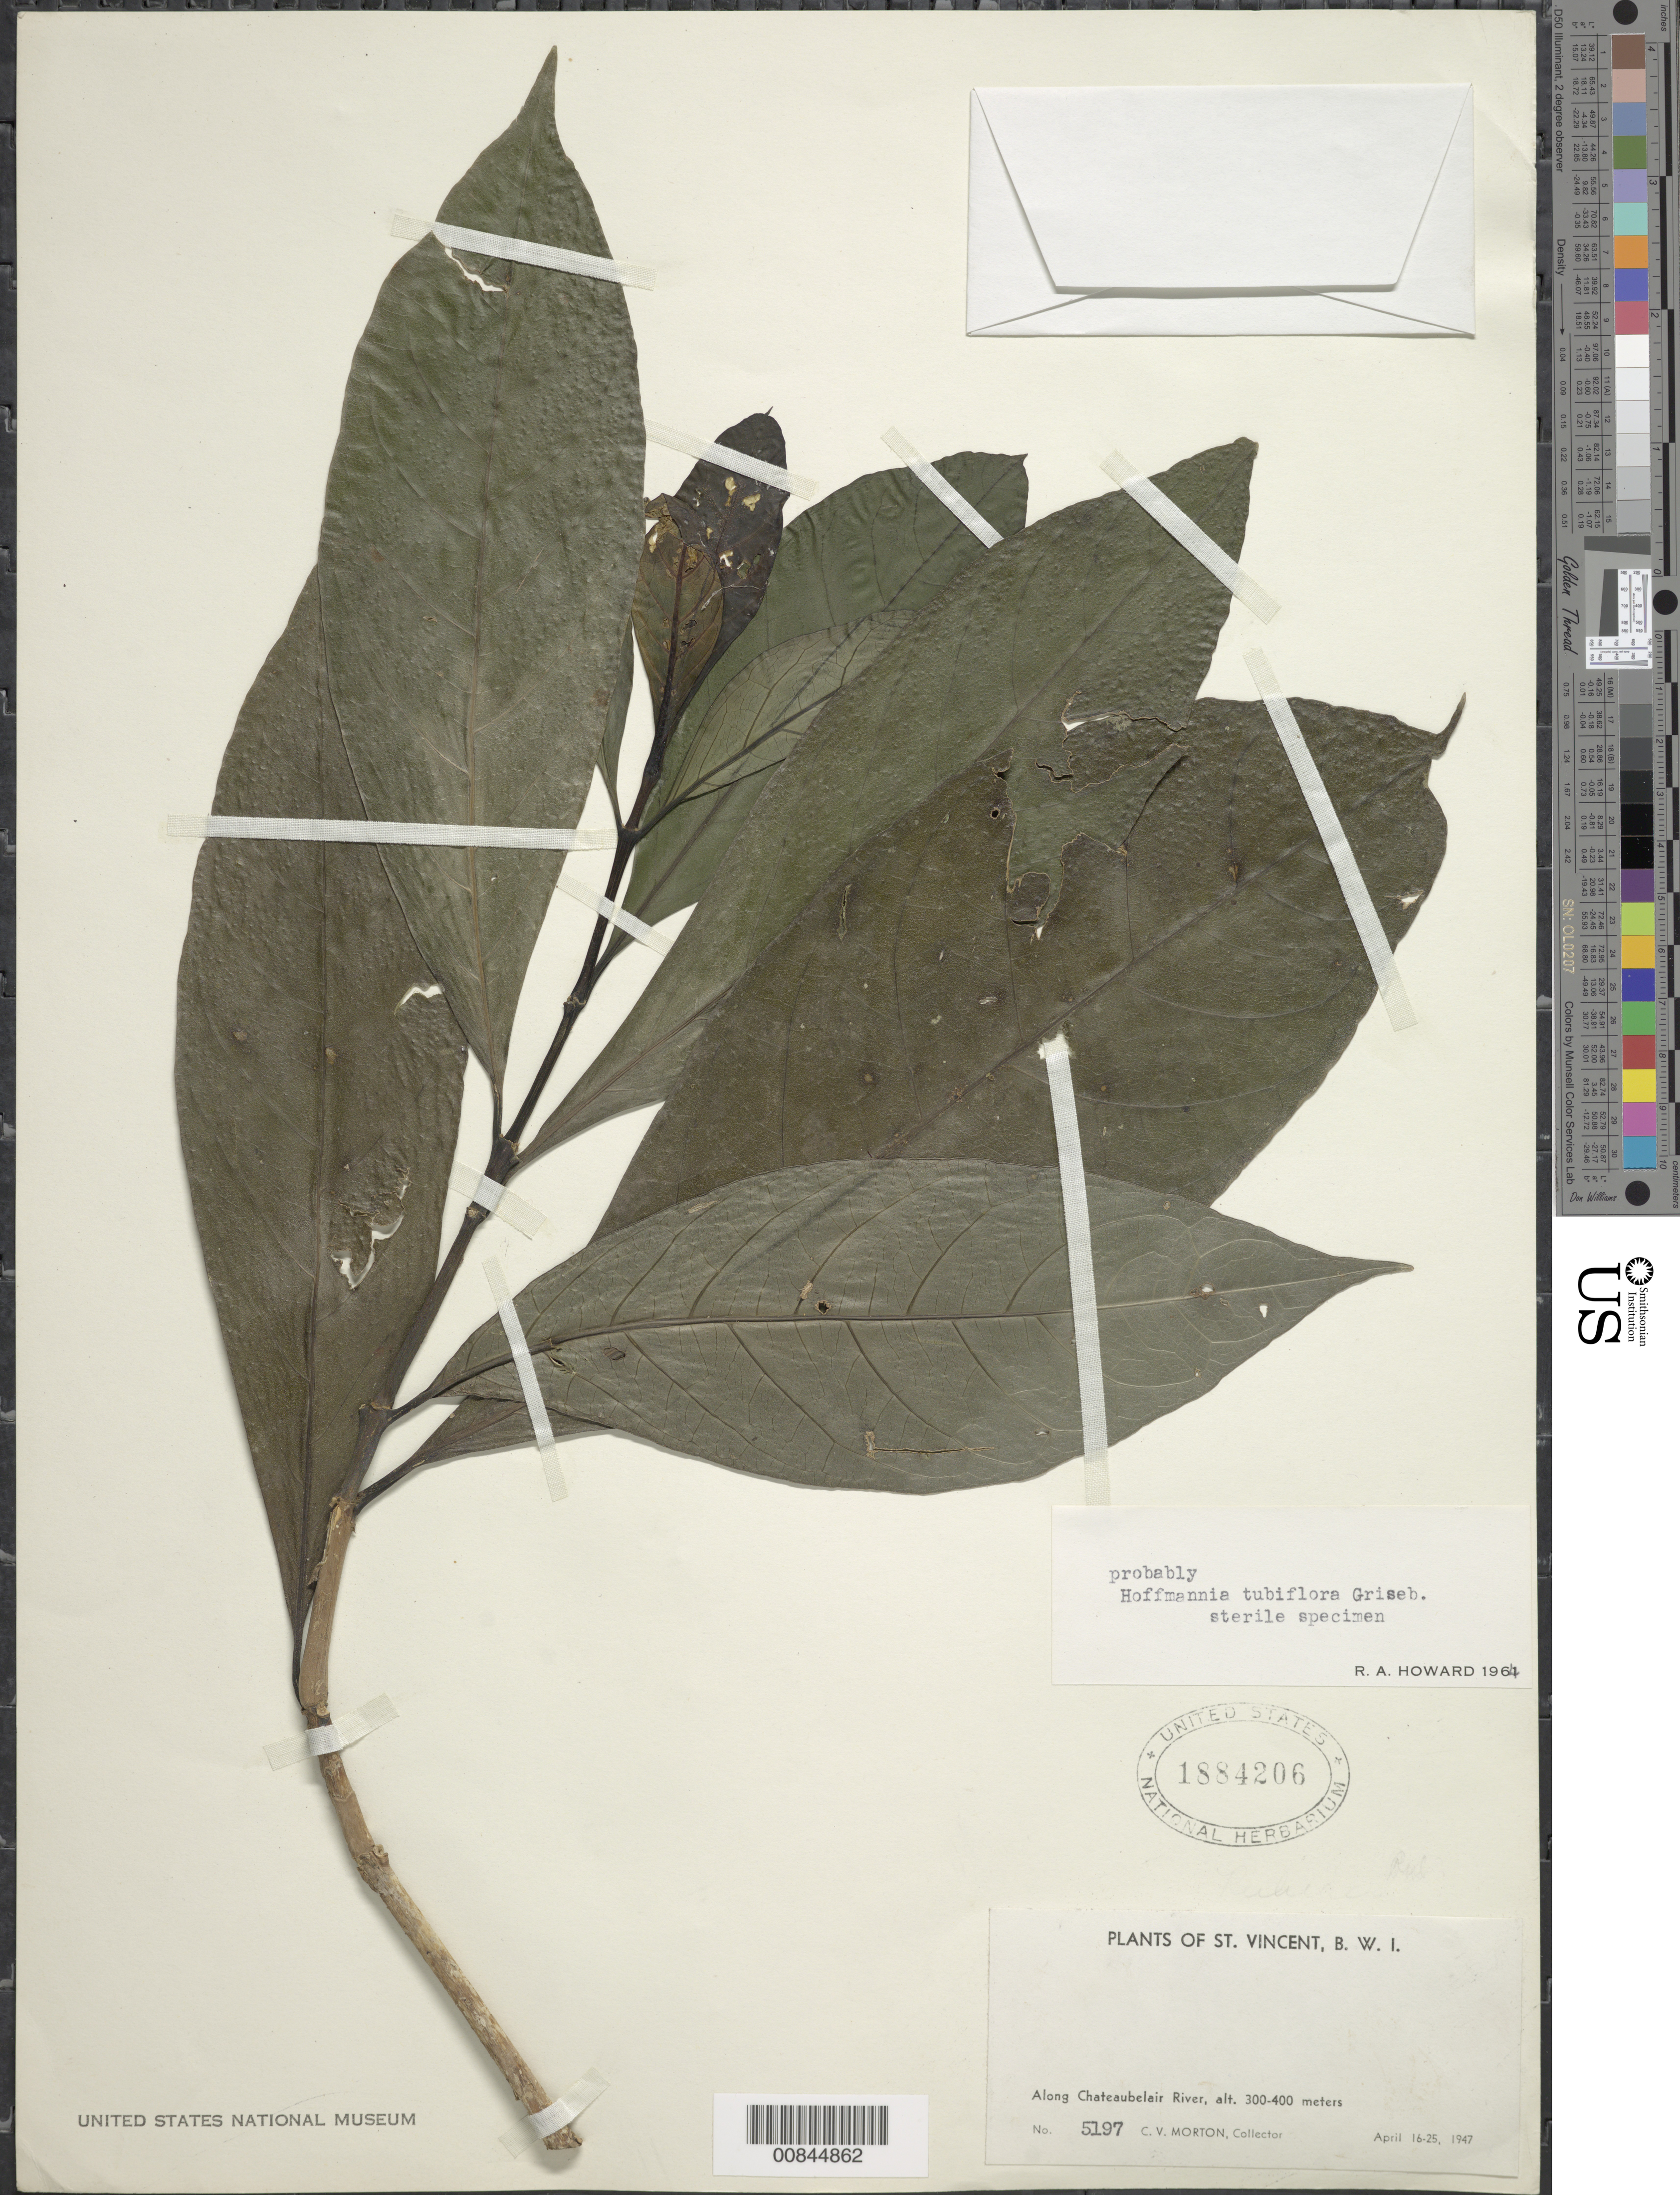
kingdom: Plantae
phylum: Tracheophyta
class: Magnoliopsida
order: Gentianales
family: Rubiaceae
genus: Hoffmannia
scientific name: Hoffmannia tubiflora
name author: Griseb.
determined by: Howard, R. A.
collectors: C. V. Morton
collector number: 5197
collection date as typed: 16 Apr 1947 to 25 Apr 1947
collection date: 1947-04-16/1947-04-25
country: St. Vincent - Grenadines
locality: Along Chateaubelair River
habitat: Along river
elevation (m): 300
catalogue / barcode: US 1884206